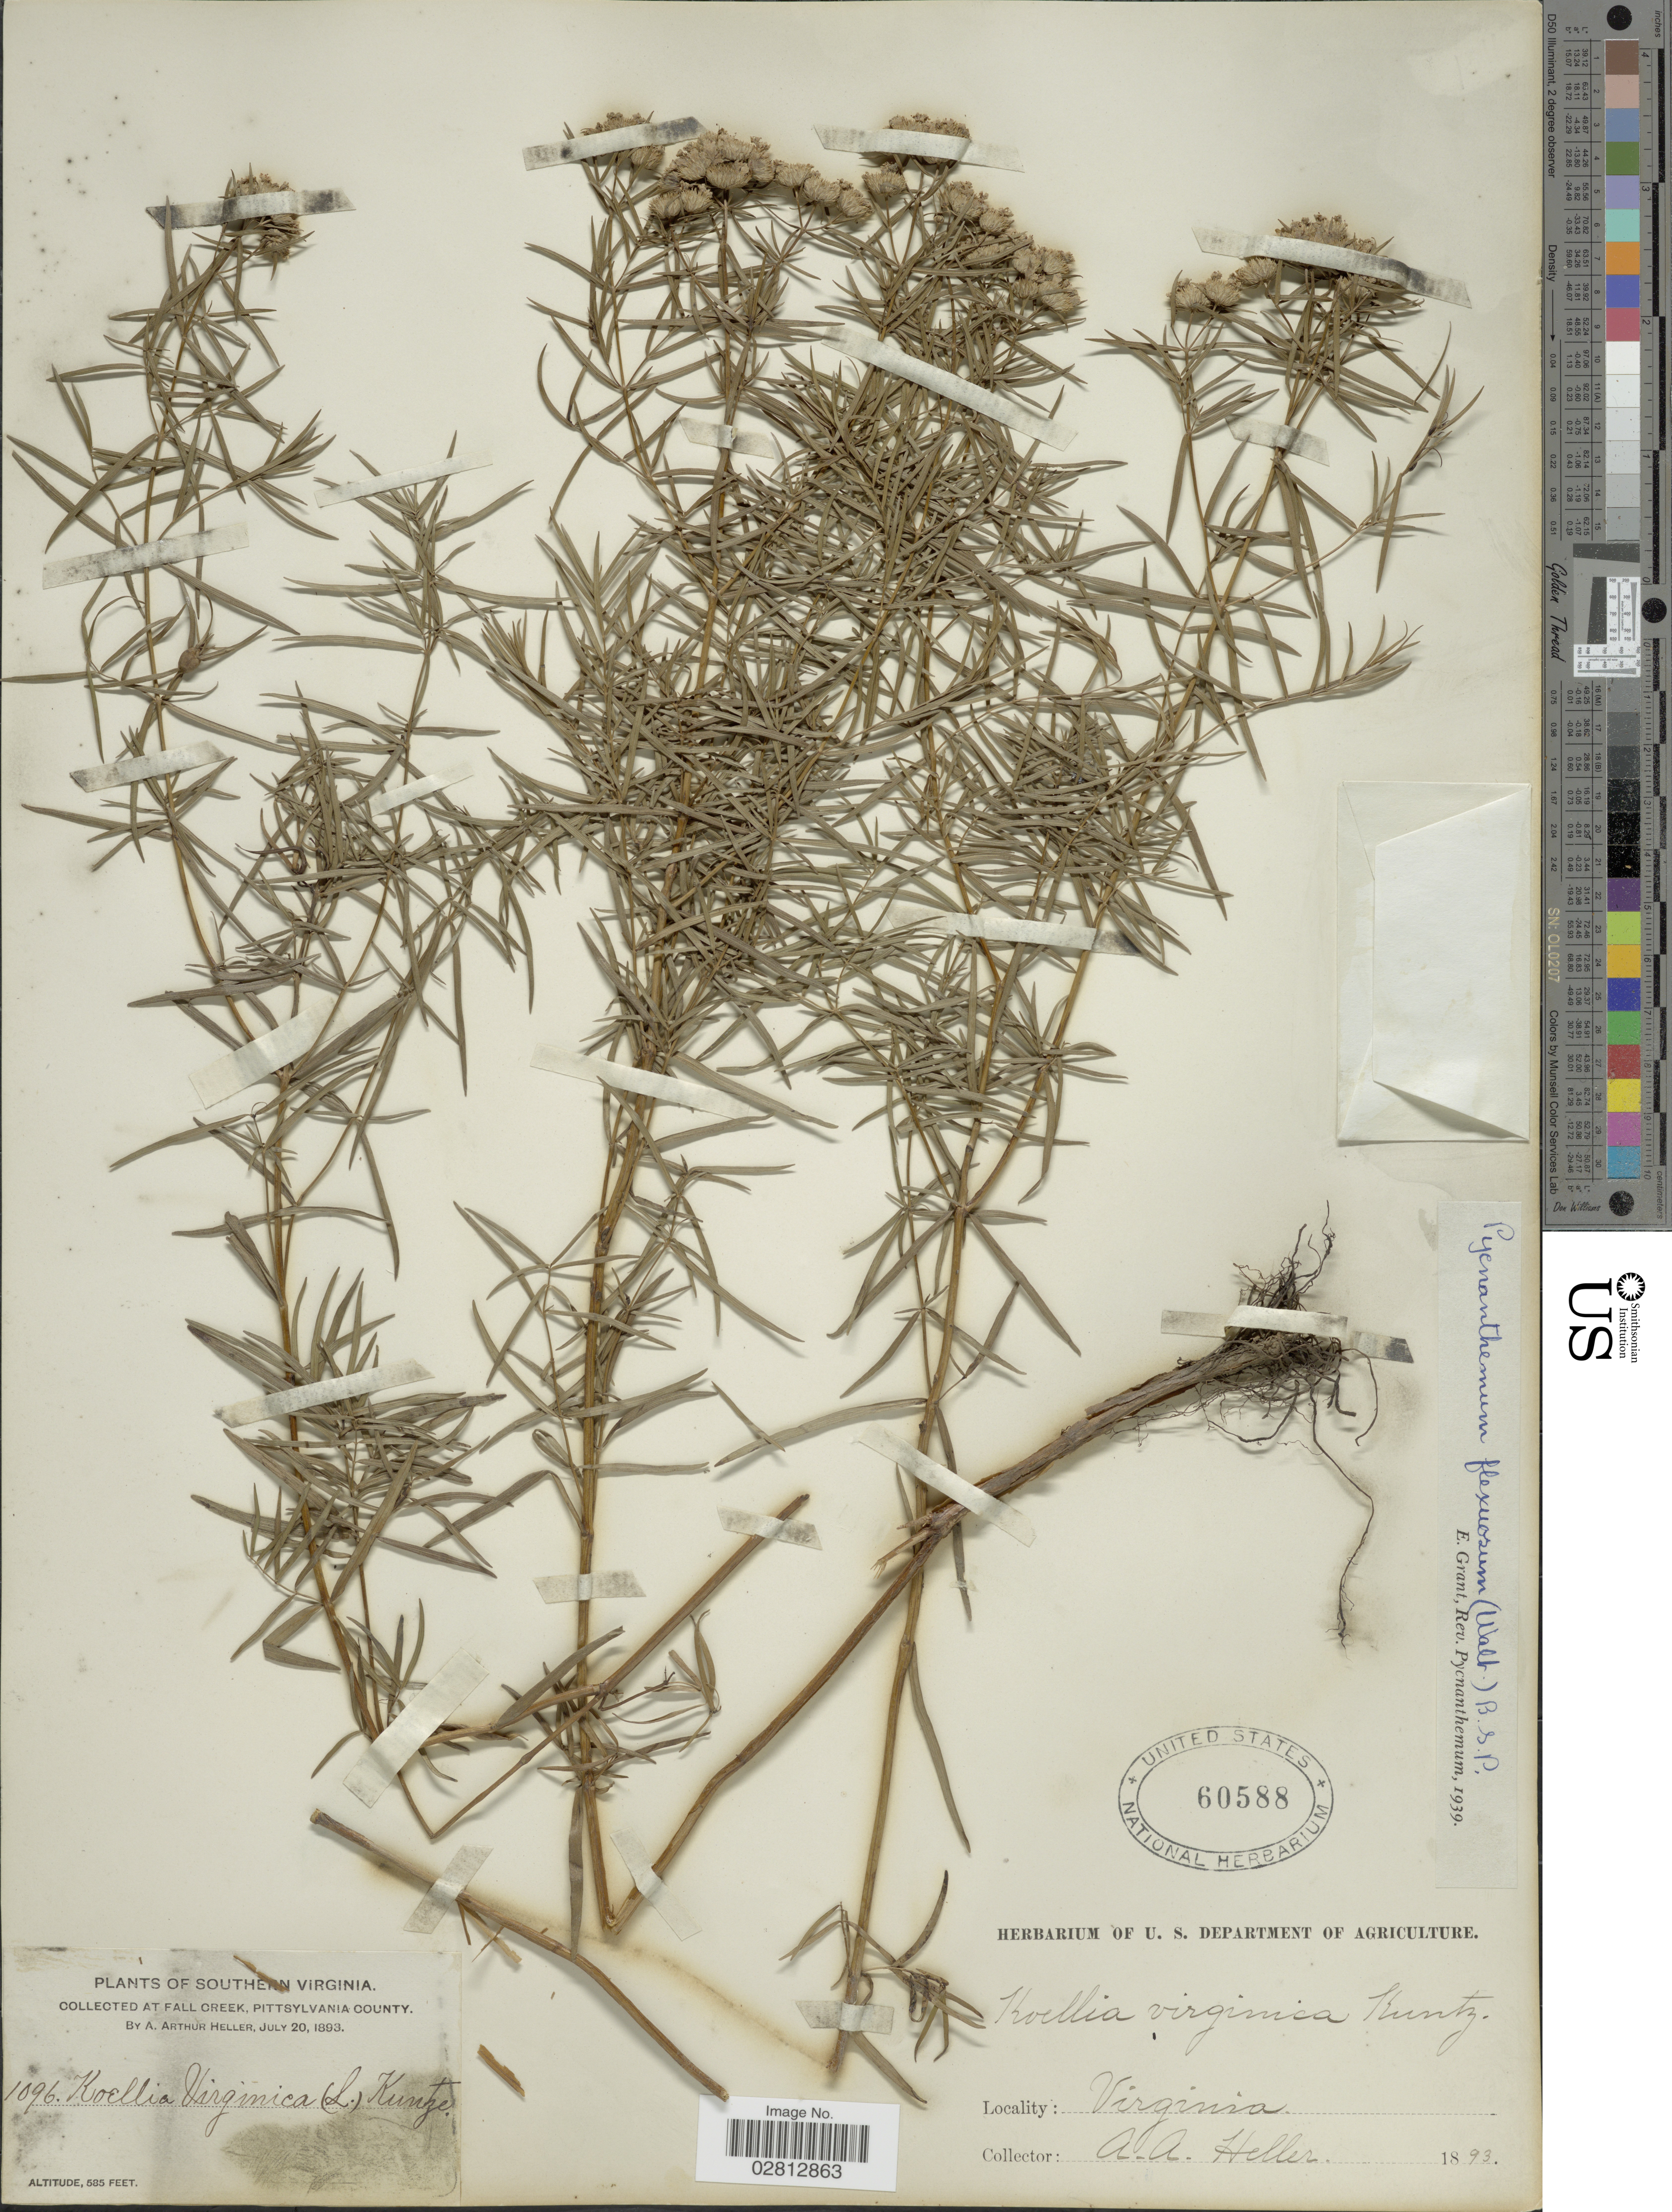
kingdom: Plantae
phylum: Tracheophyta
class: Magnoliopsida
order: Lamiales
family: Lamiaceae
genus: Pycnanthemum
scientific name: Pycnanthemum tenuifolium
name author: Schrad.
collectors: A. A. Heller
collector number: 1096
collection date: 1893-07-20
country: United States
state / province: Virginia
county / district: Pittsylvania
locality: Southern Virginia. At Fall Creek, Pittsylvania County.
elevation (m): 178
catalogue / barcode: US 60588